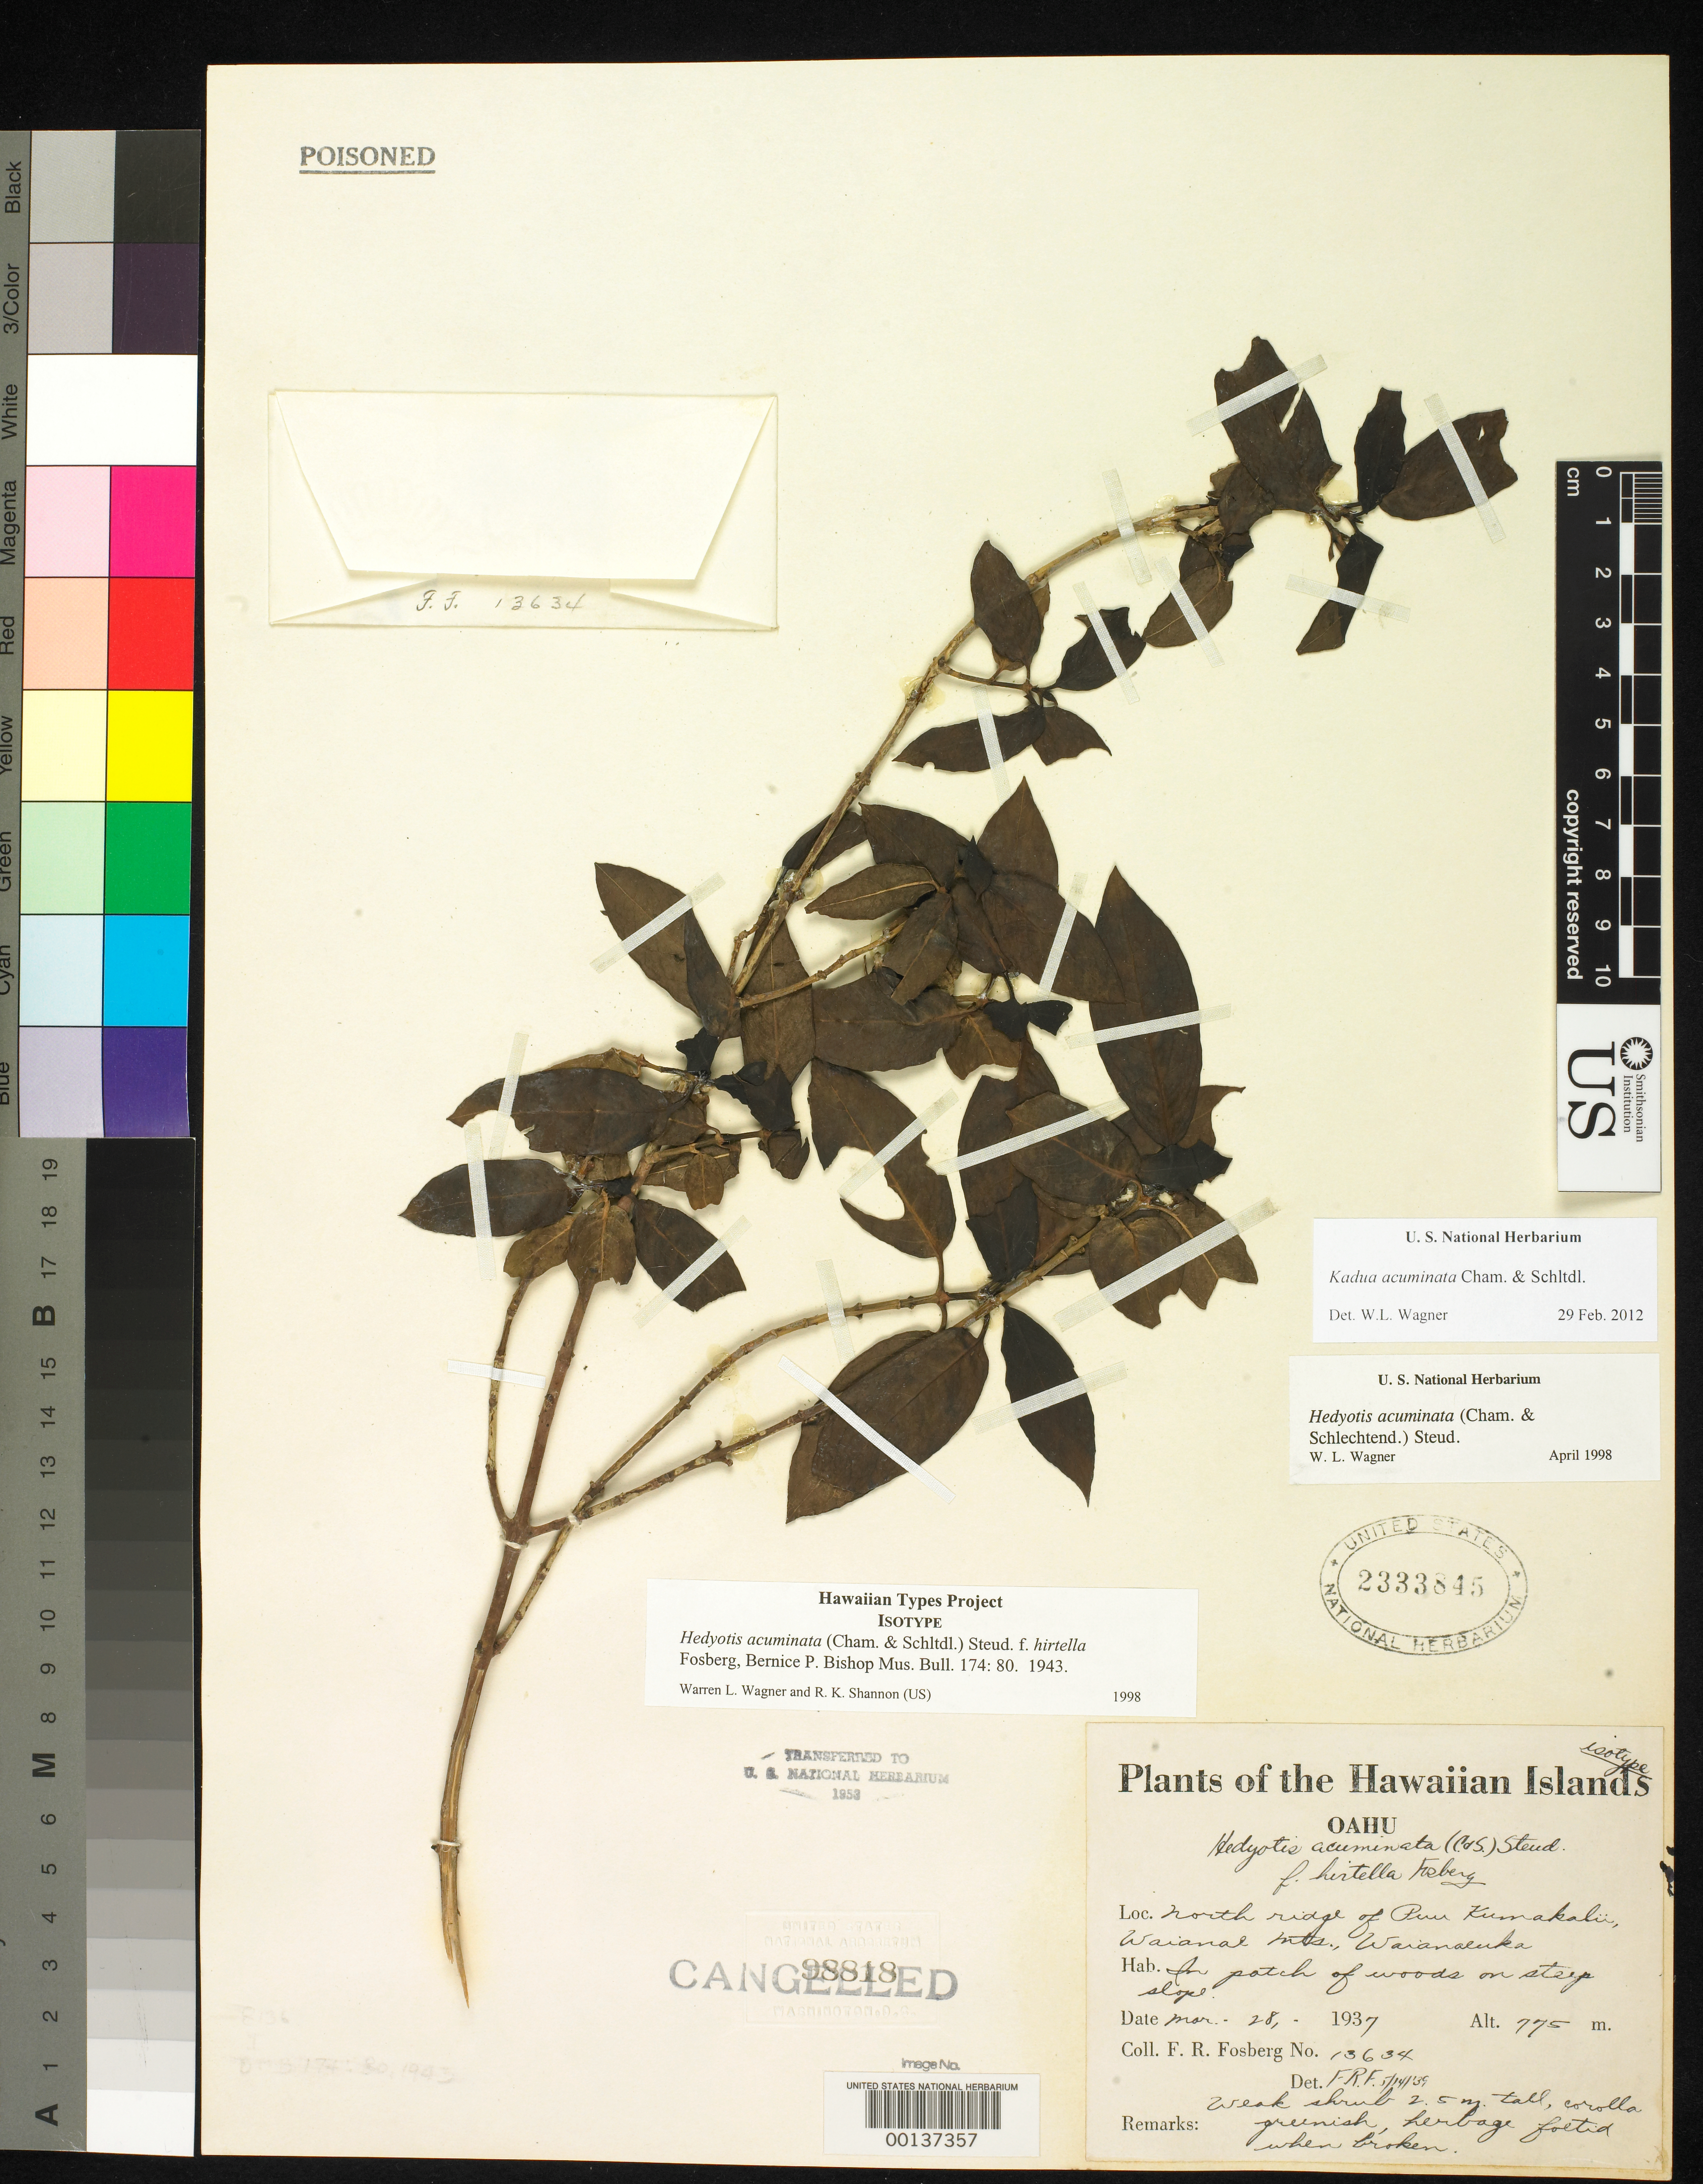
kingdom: Plantae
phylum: Tracheophyta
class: Magnoliopsida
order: Gentianales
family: Rubiaceae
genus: Hedyotis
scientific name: Hedyotis acuminata f. hirtella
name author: Fosberg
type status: Isotype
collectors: F. R. Fosberg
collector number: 13634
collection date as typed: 28 Mar 1937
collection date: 1937-03-28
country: United States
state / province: Hawaii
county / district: Honolulu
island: Oahu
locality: N ridge of Puu Kumakalii, Waianae Mtns, Waianaenka.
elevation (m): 775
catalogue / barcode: US 2333845